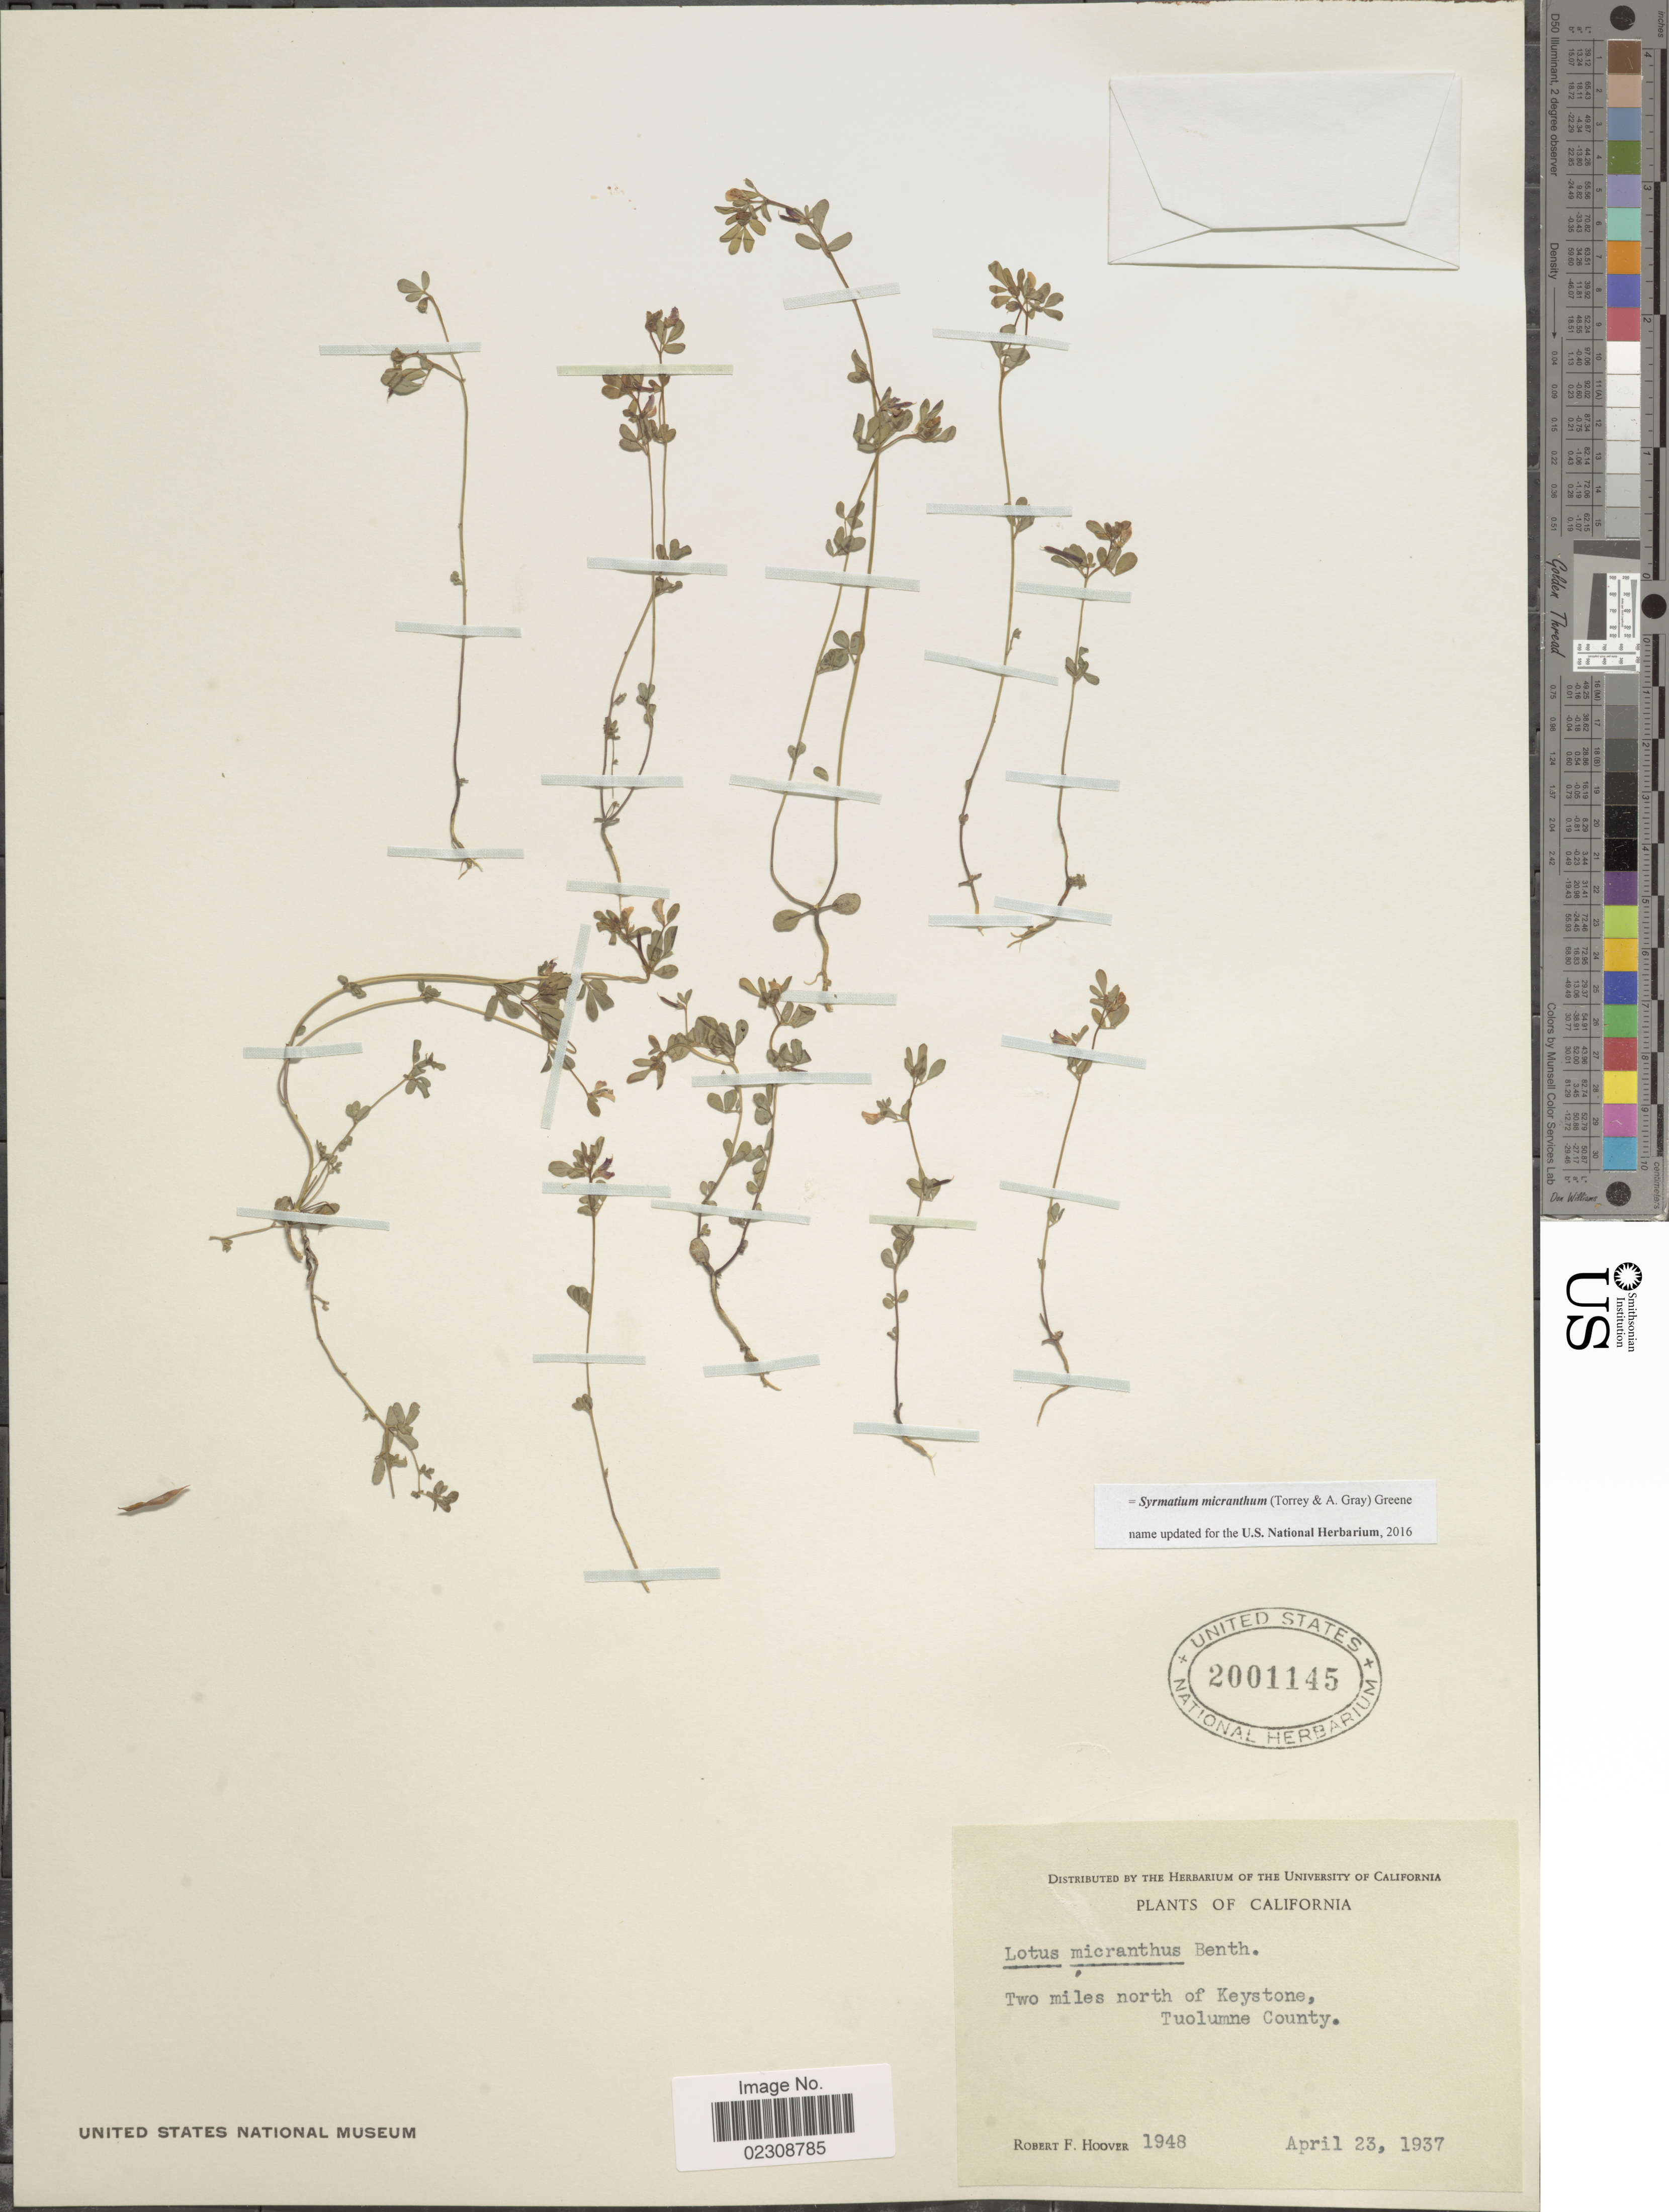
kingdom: Plantae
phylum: Tracheophyta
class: Magnoliopsida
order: Fabales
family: Fabaceae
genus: Syrmatium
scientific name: Syrmatium micranthum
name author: (Torr. & A. Gray) Greene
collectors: R. F. Hoover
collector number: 1948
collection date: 1937-04-23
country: United States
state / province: California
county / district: Tuolumne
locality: Two miles north of Keystone, Tuolumne County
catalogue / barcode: US 2001145